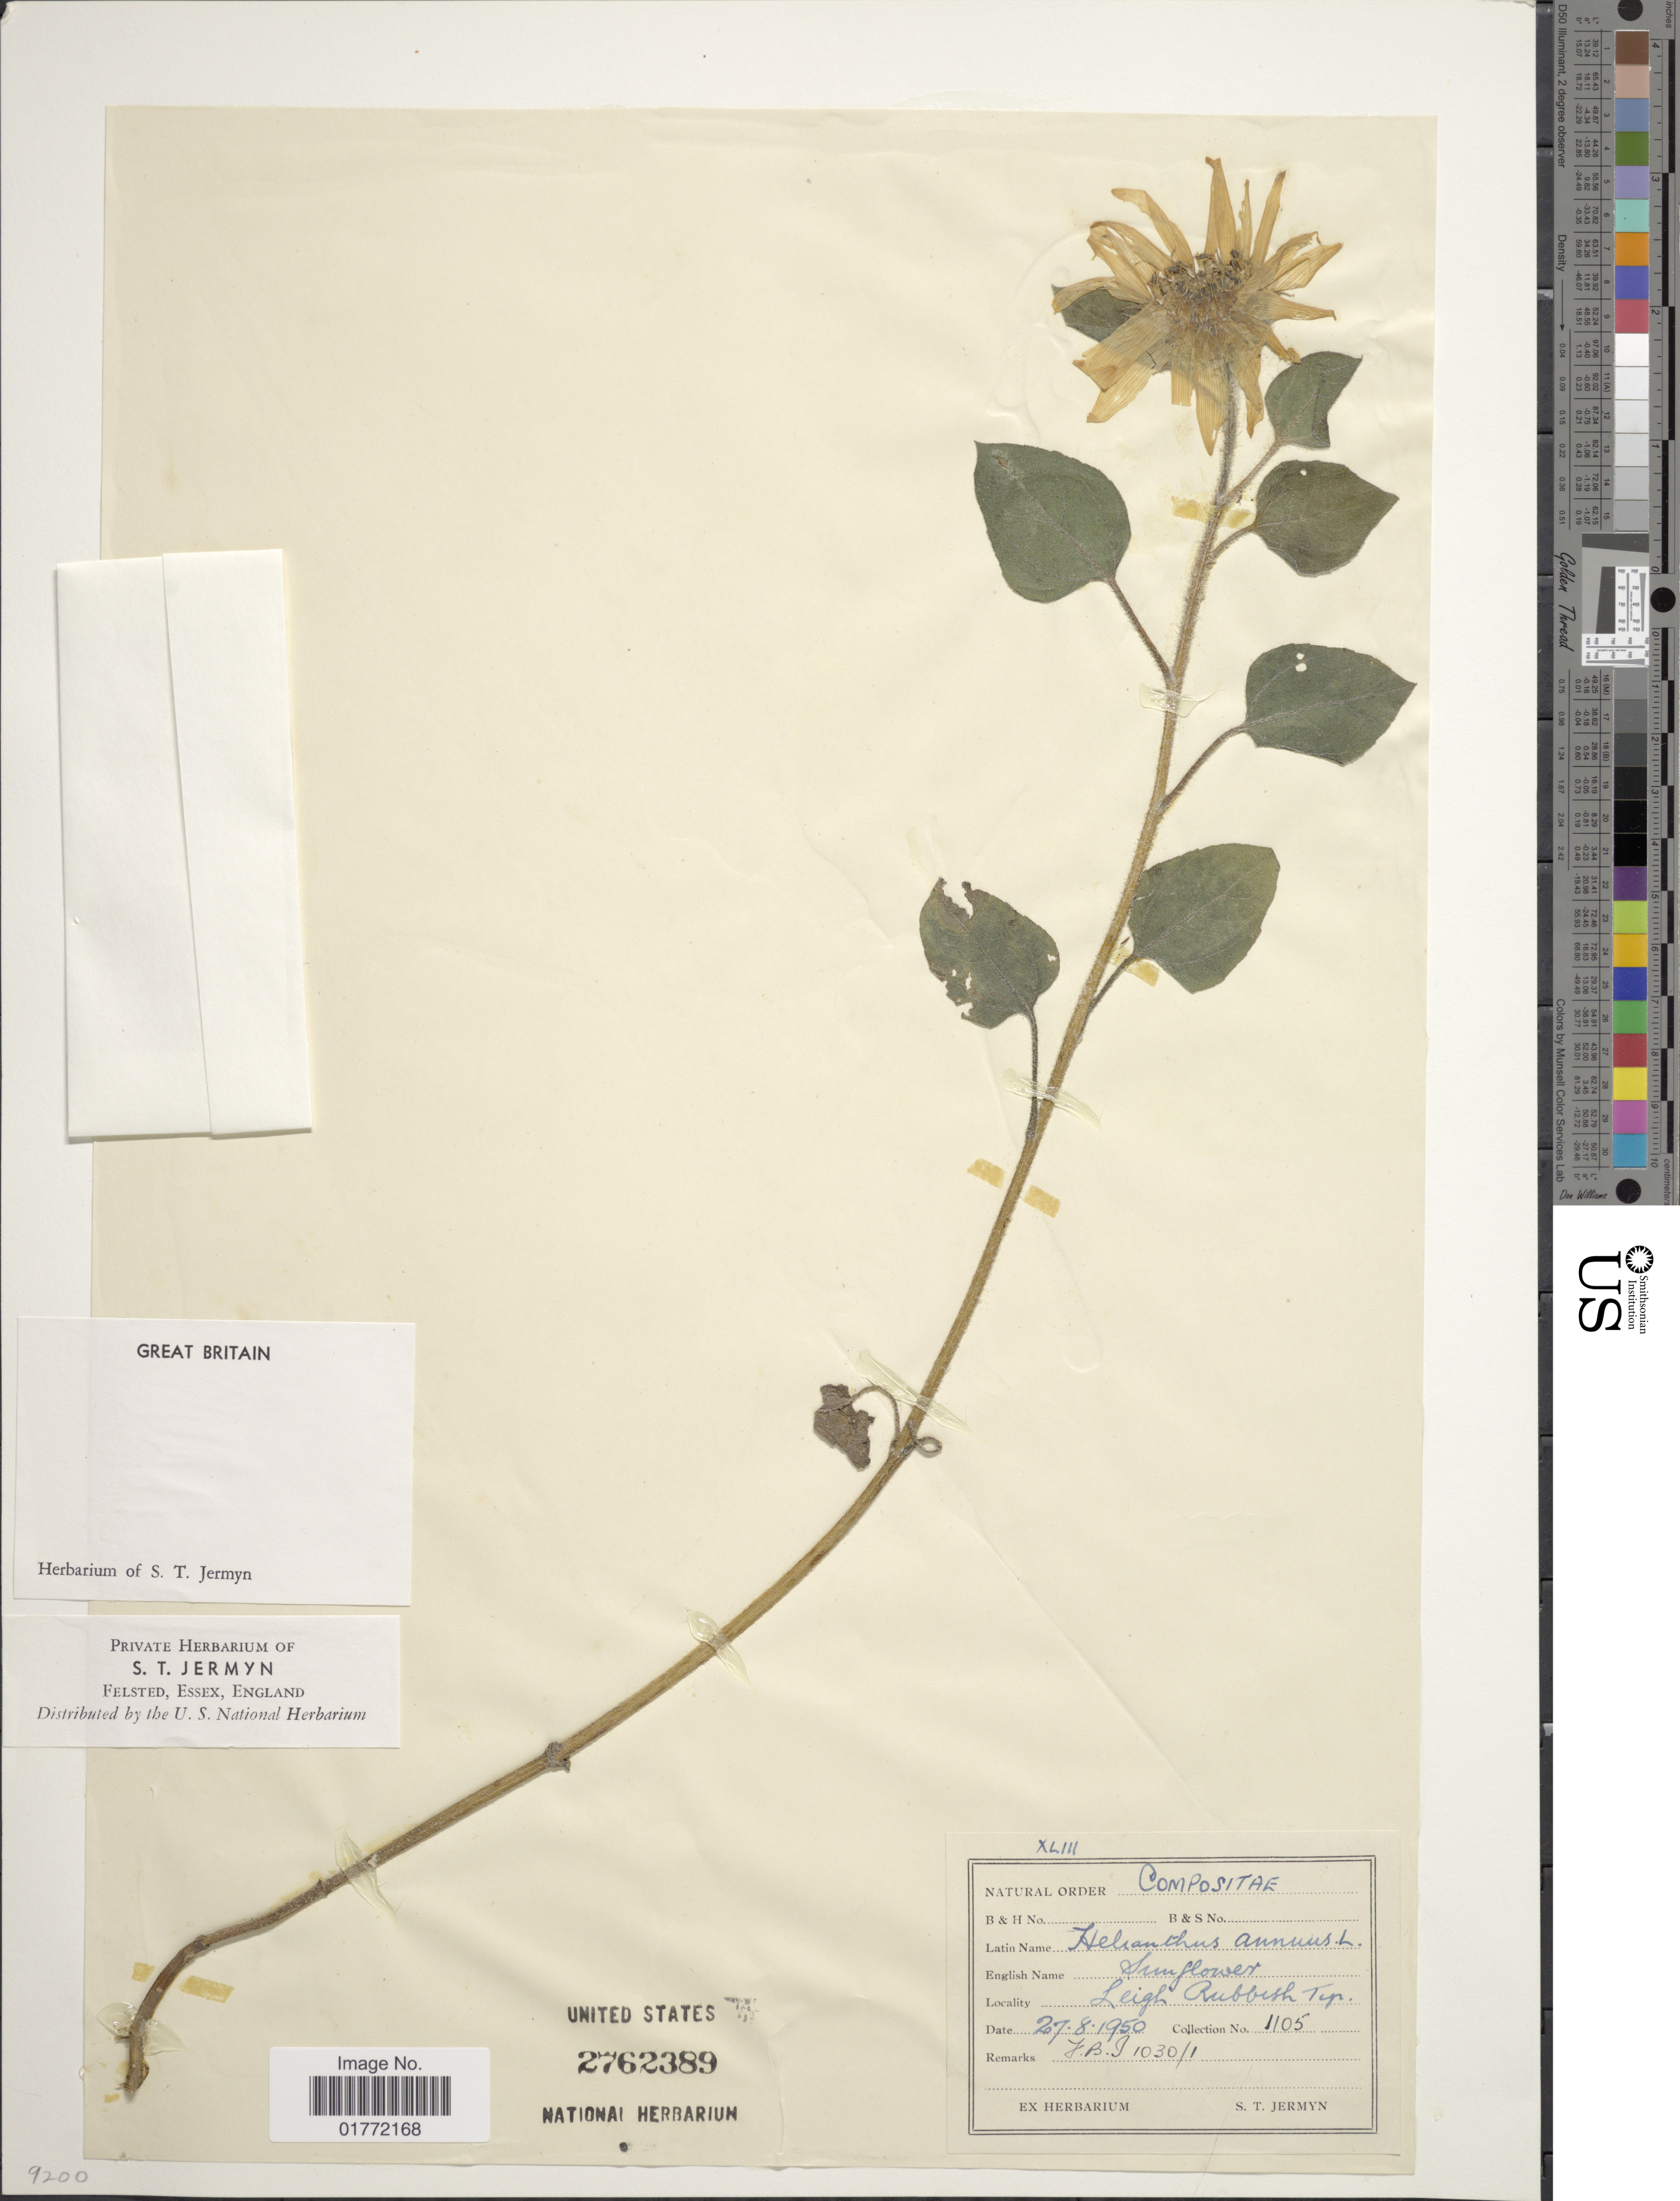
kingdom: Plantae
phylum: Tracheophyta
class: Magnoliopsida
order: Asterales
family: Asteraceae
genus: Helianthus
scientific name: Helianthus annuus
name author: L.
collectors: ex herb. S. T. Jermyn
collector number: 1105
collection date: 1950-08-27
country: United Kingdom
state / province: England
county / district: Manchester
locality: Leigh Rubbesh Tep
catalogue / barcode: US 2762389